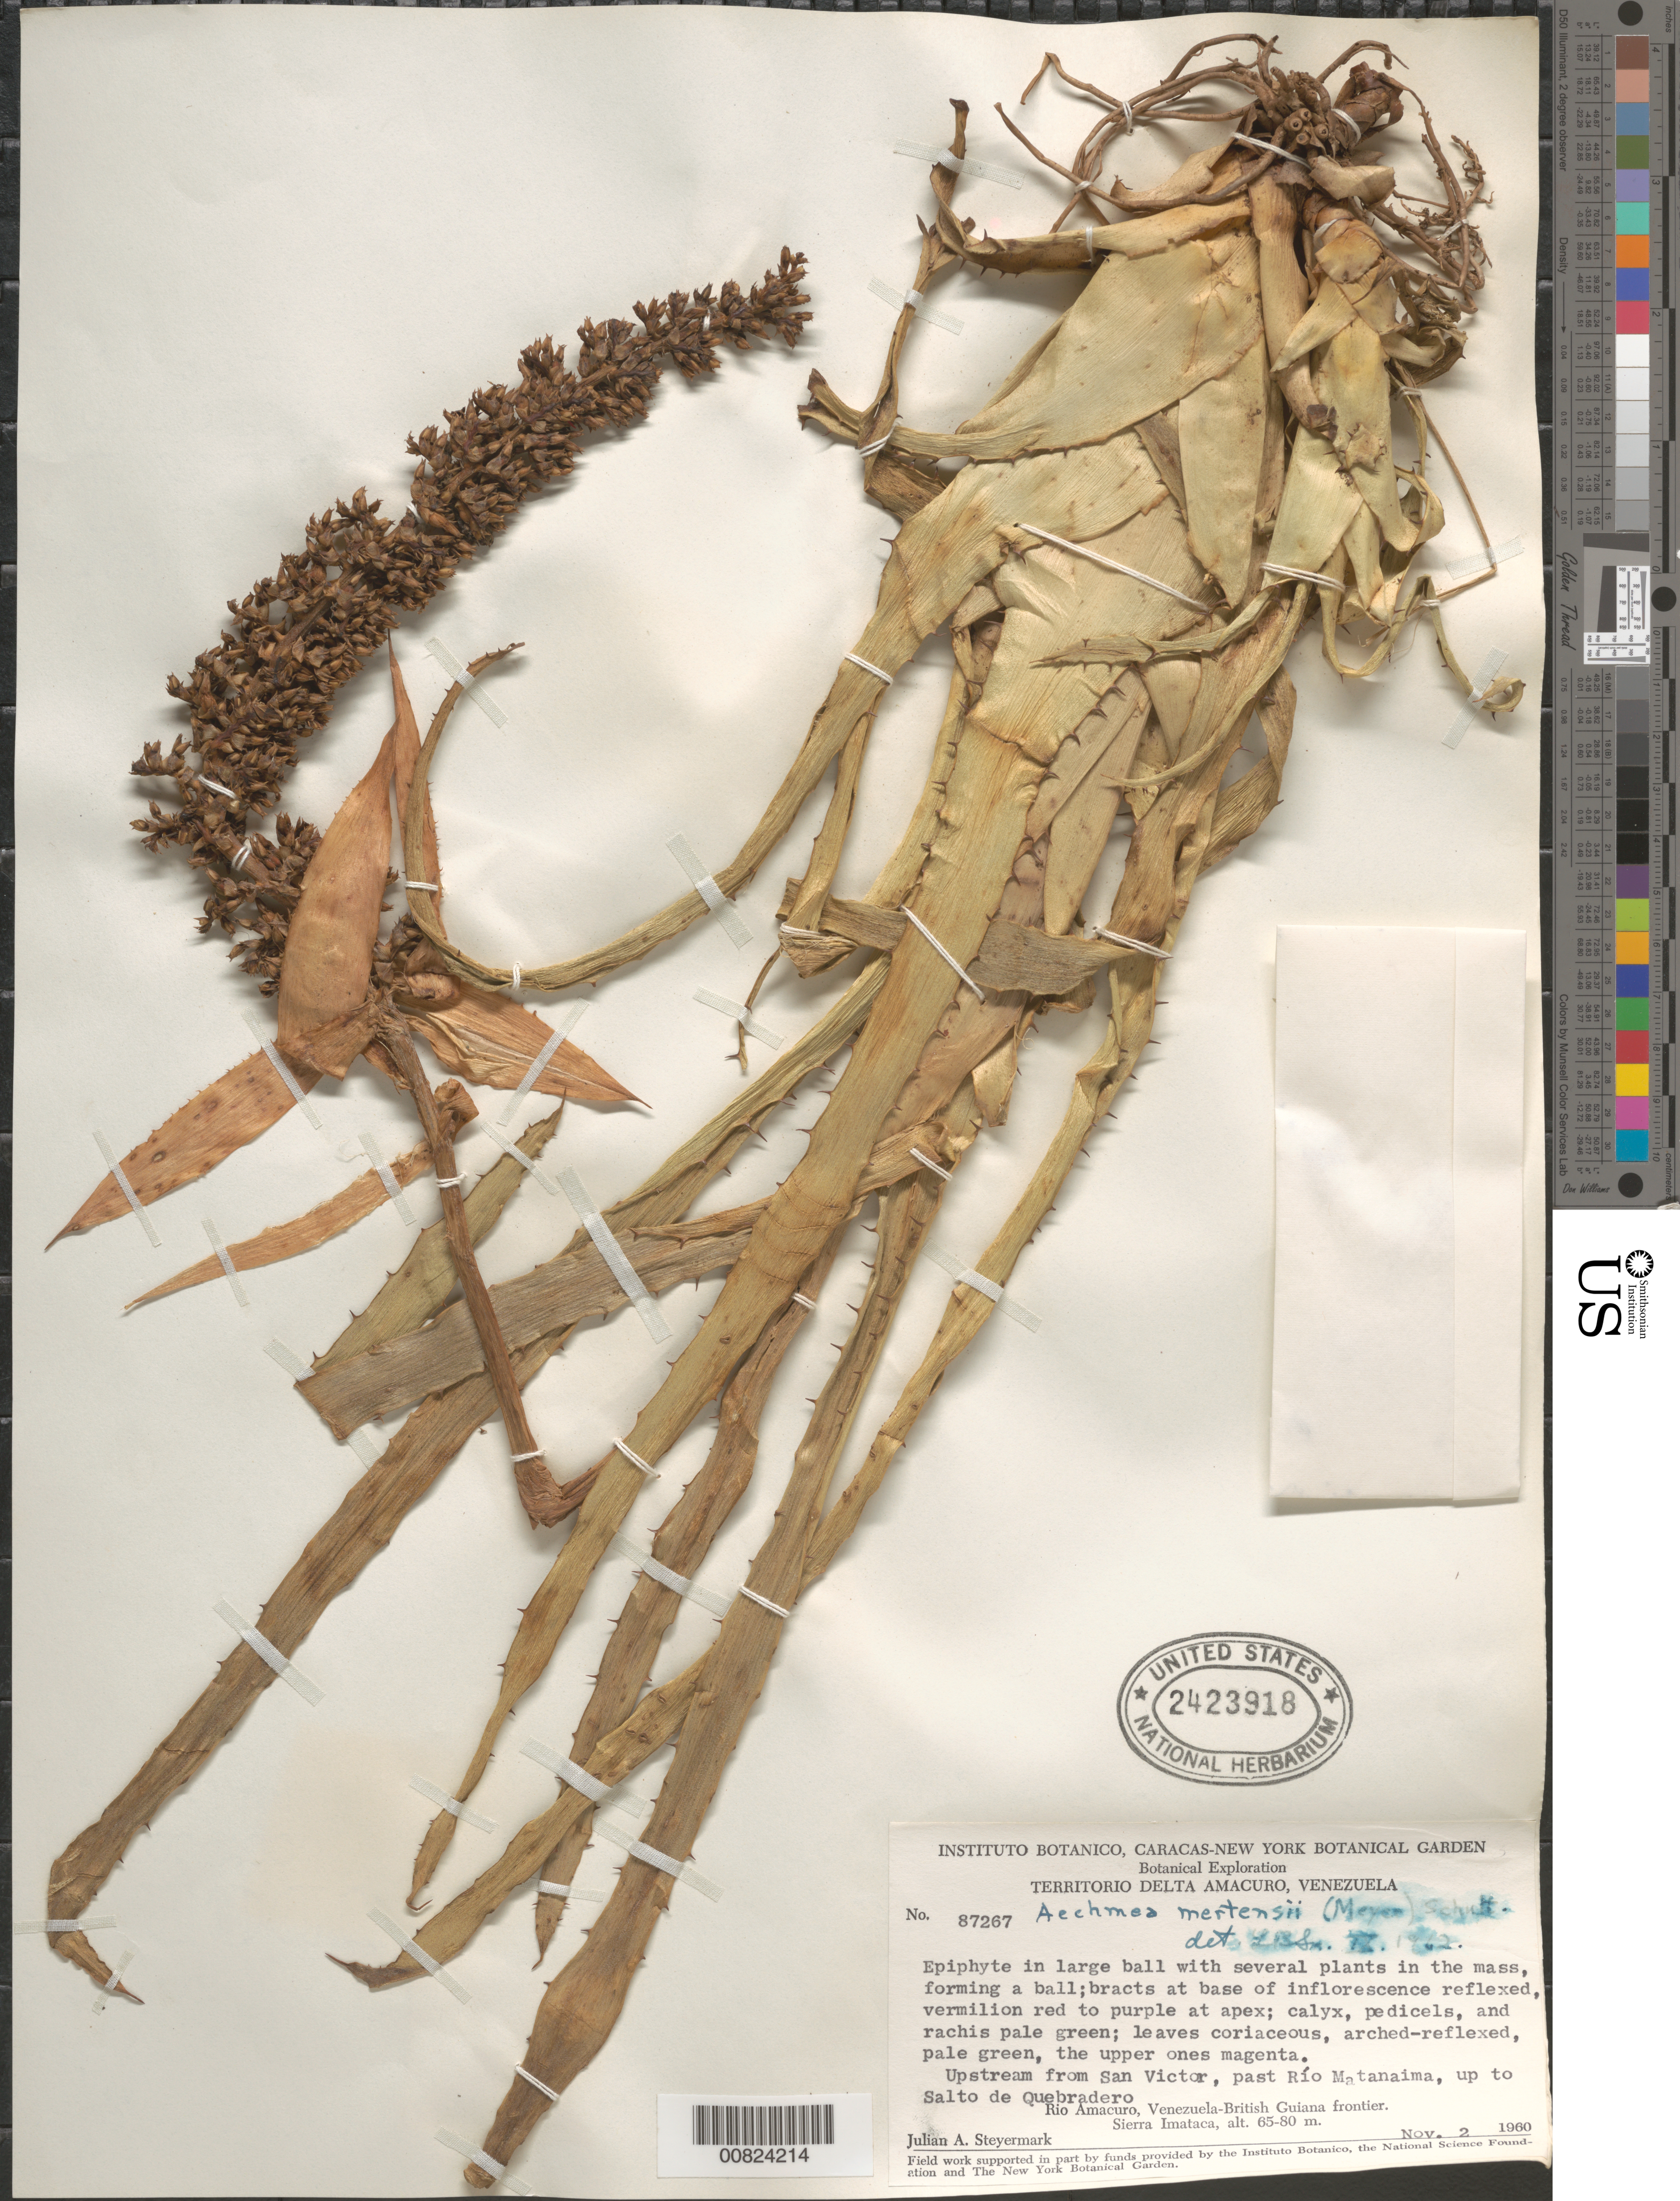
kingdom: Plantae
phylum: Tracheophyta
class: Liliopsida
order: Poales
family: Bromeliaceae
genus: Aechmea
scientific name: Aechmea mertensii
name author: (G. Mey.) Schult. & Schult. f.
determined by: Smith, Lyman B., (US), NMNH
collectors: J. Steyermark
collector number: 87267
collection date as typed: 2-Nov-60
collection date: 1960-11-02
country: Venezuela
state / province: Delta Amacuro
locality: Rio Amacuro, Venezuela-British Guiana frontier, upstream from San Victor, past Río Matanaima, up to Salto de Quebradero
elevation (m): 65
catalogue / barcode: US 2423918